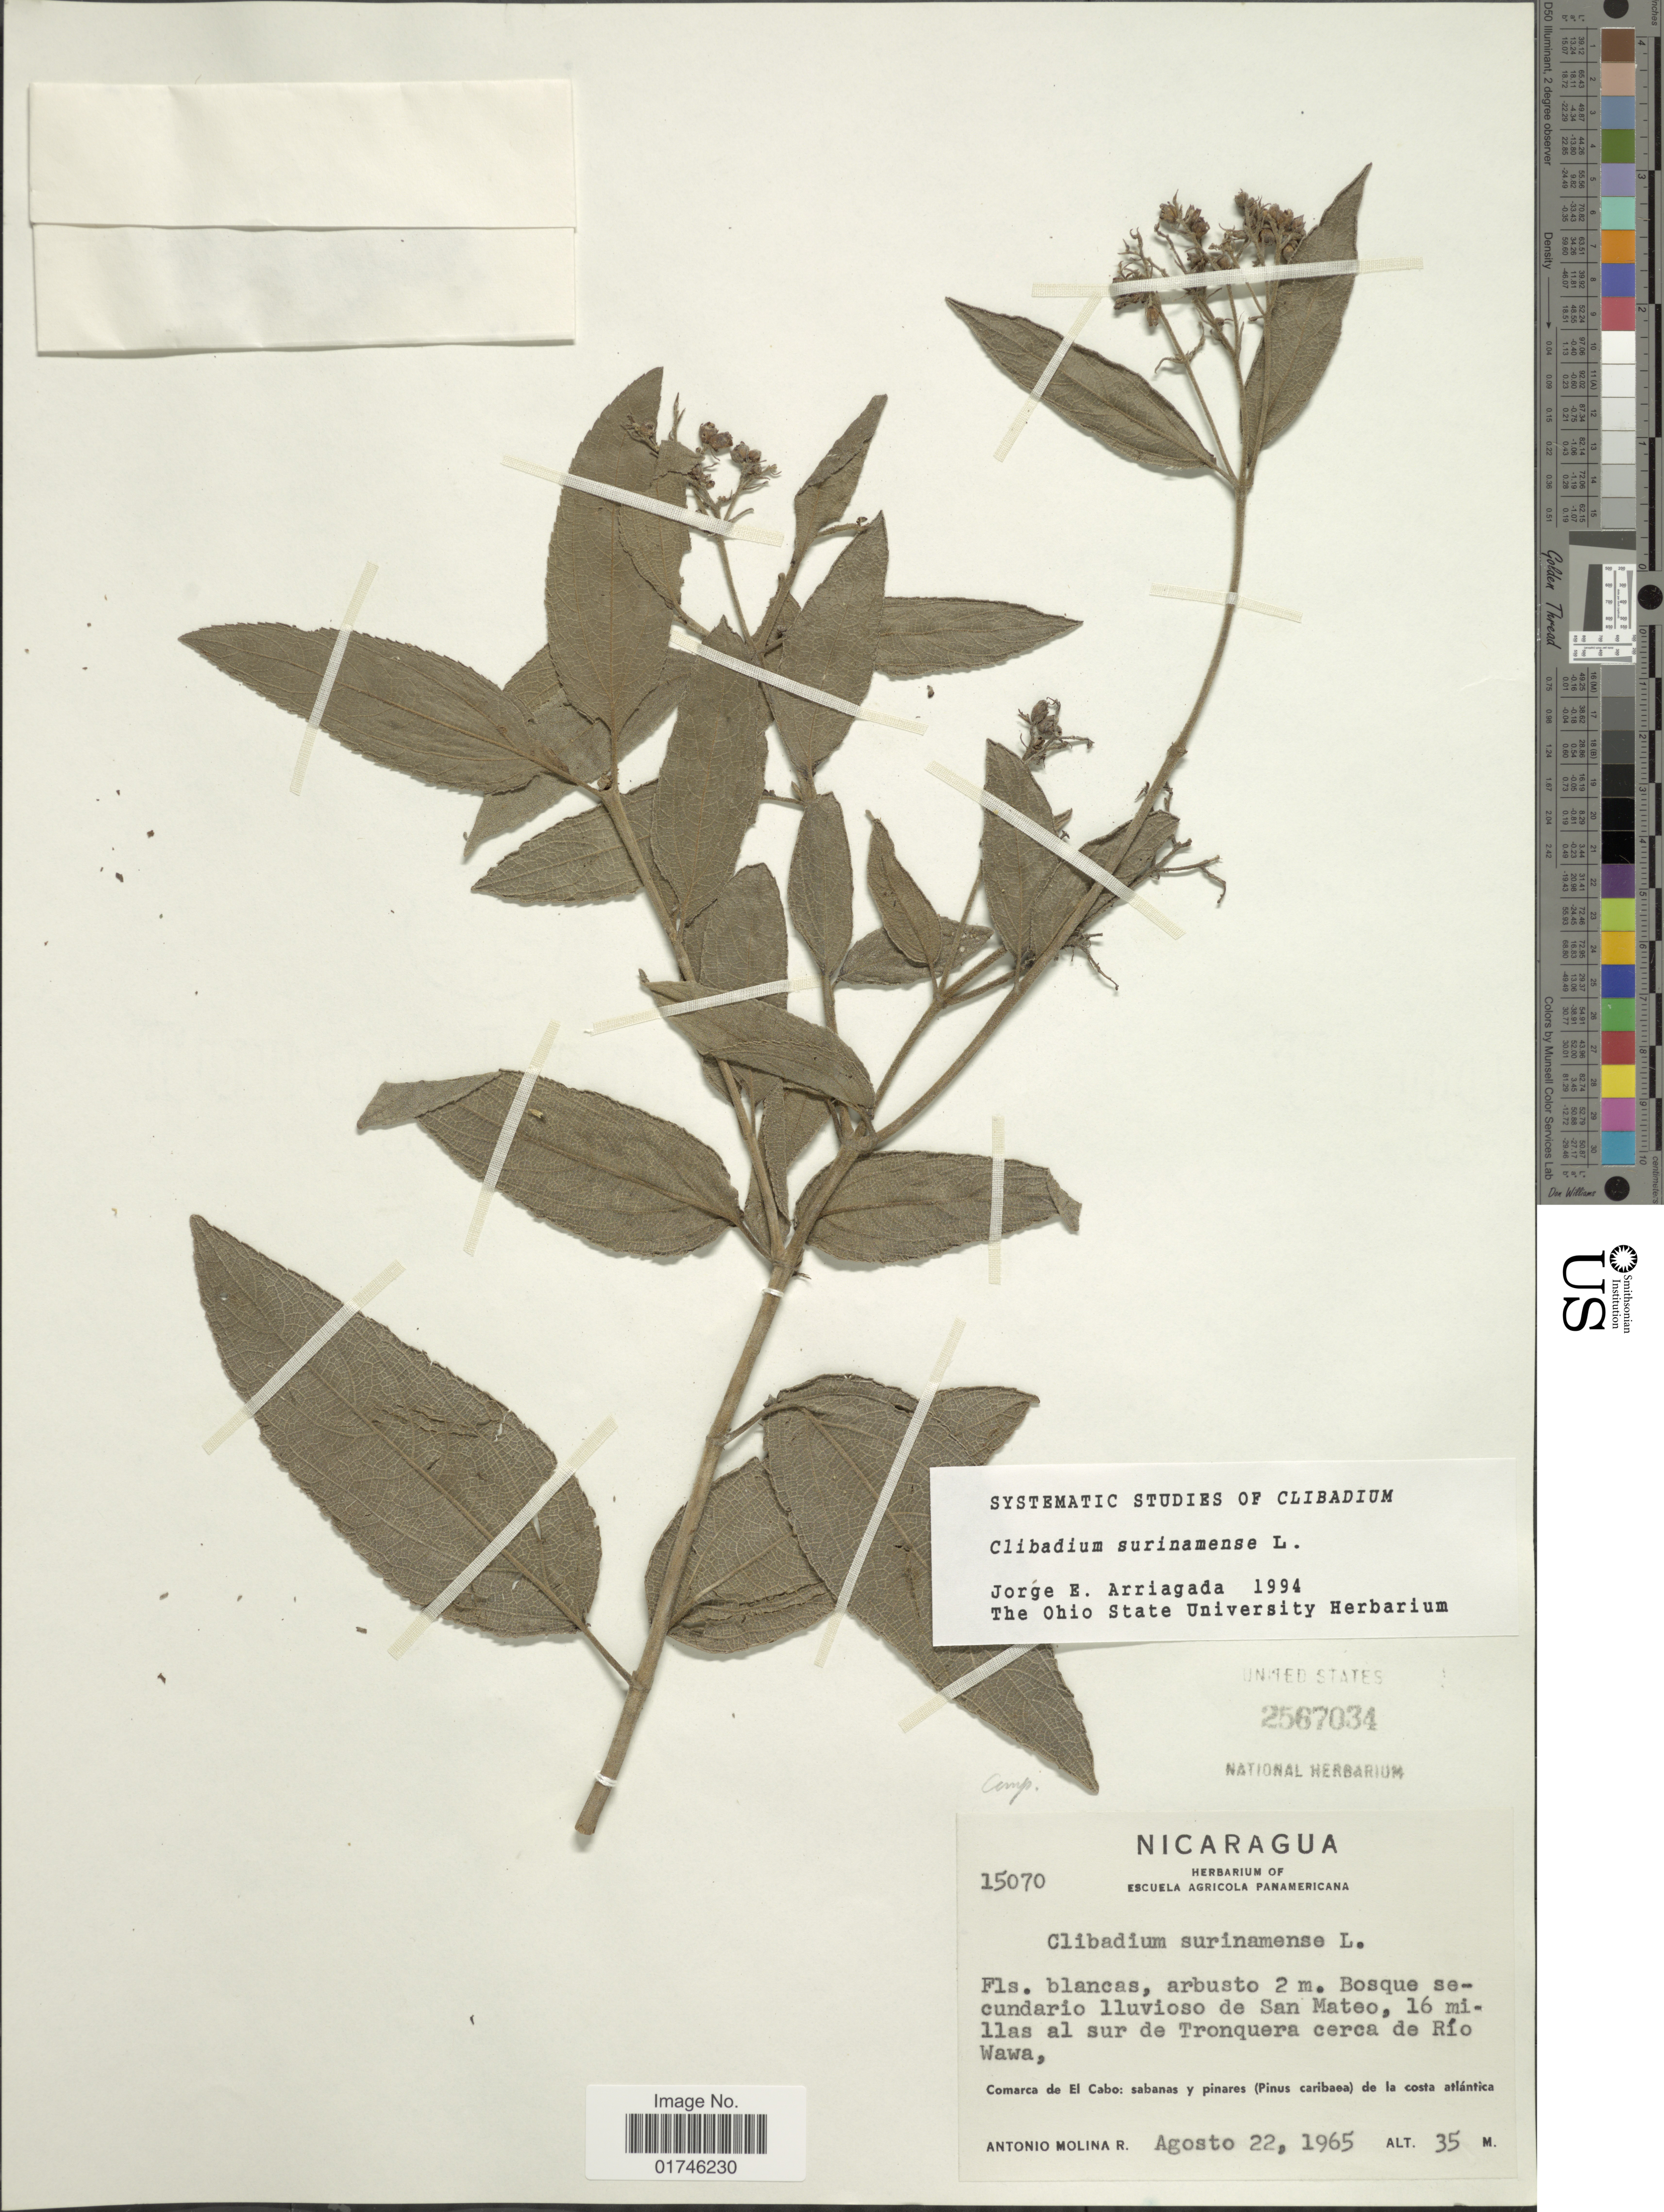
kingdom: Plantae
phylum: Tracheophyta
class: Magnoliopsida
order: Asterales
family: Asteraceae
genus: Clibadium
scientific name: Clibadium surinamense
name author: L.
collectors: A. Molina R.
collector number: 15070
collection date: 1965-08-22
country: Nicaragua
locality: Bosque secundario lluvioso de San Mateo,16 millas al sur de Tronquera cerca de Rio Wawa, Comarca de EL Cabo: sabanas y pinares (Pinus caribaea) de la costa atlantica.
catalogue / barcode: US 2567034